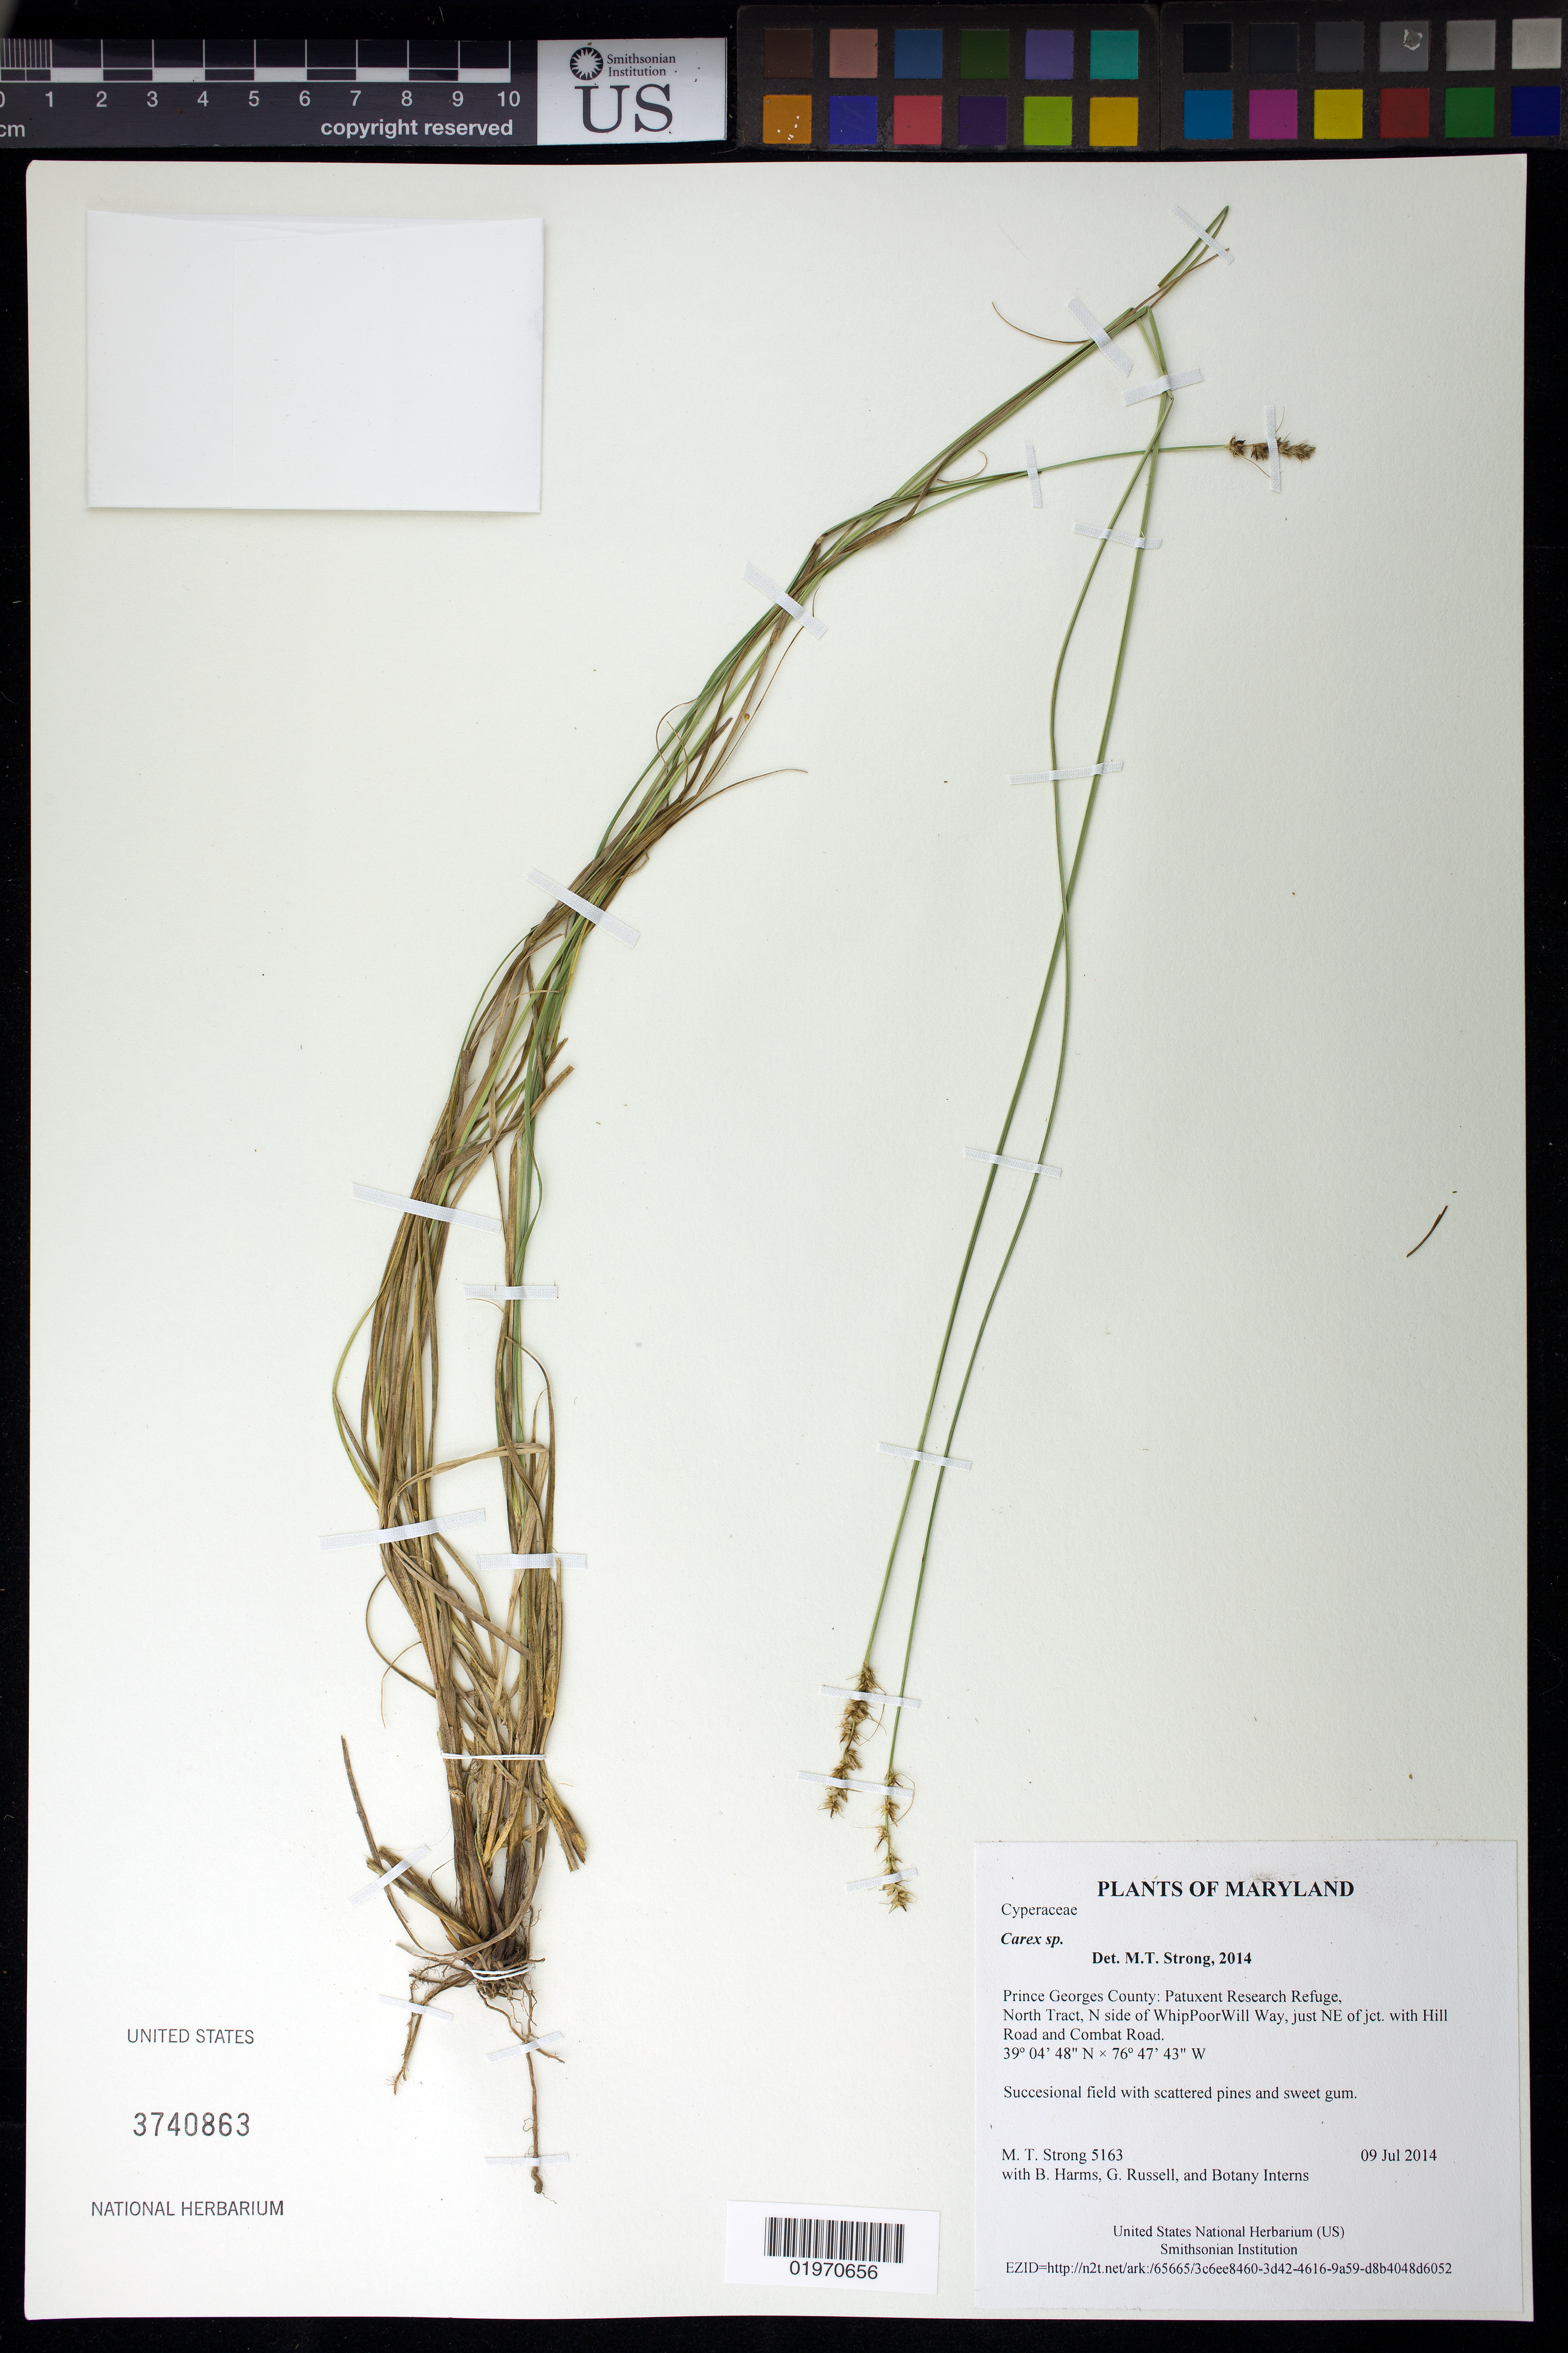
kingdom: Plantae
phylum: Tracheophyta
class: Liliopsida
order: Poales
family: Cyperaceae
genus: Carex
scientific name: Carex sp.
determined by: Strong, Mark T., (BOT), Smithsonian Institution - National Museum of Natural History (UNITED STATES)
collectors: M. T. Strong, B. Harms, G. Russell & Botany Interns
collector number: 5163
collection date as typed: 9 Jul 2014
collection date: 2014-07-09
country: United States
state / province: Maryland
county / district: Prince Georges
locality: Patuxent Research Refuge, North Tract, N side of WhipPoorWill Way, just NE of jct with Hill Road and Combat Road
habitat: Succesional field with scattered pines and sweet gum.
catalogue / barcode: US 3740863